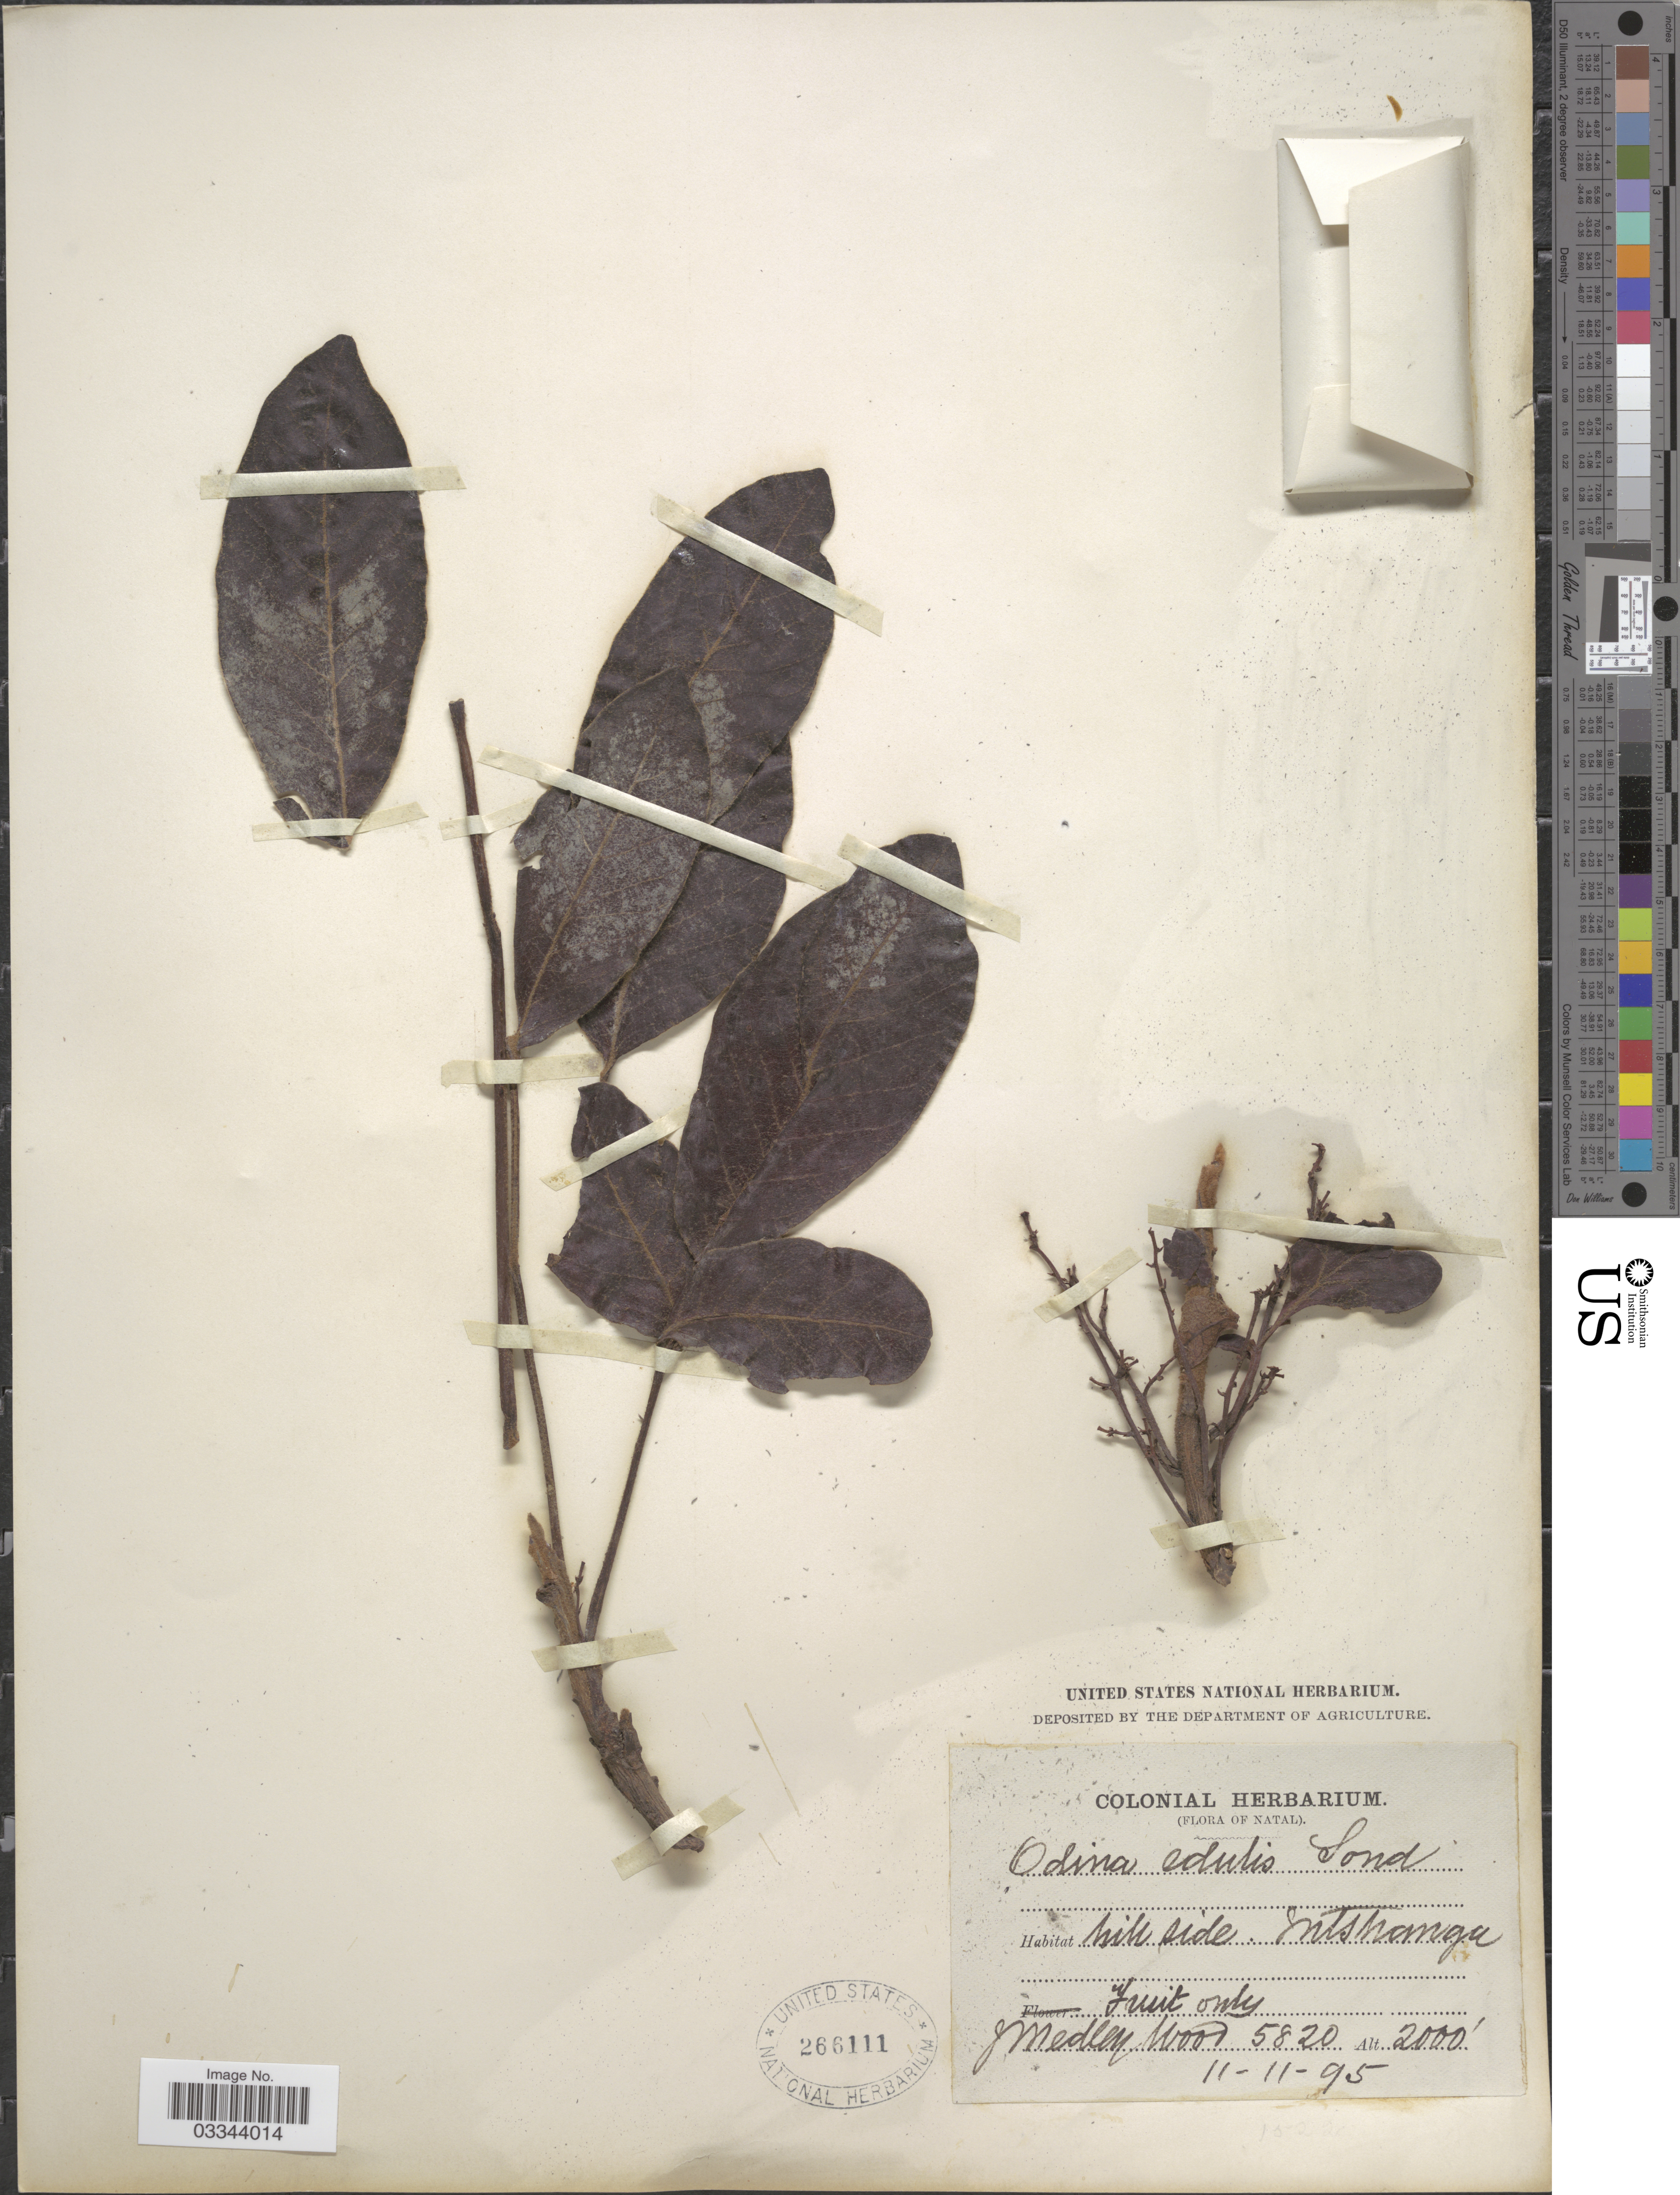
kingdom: Plantae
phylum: Tracheophyta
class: Magnoliopsida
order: Sapindales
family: Anacardiaceae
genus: Lannea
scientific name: Lannea edulis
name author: (Sond.) Engl.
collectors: J. Medley Wood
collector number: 5820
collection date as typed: Transcribed d/m/y: 11/11/95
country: South Africa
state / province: KwaZulu-Natal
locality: Natal, hillside. Mtshanga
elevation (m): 610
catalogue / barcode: US 266111